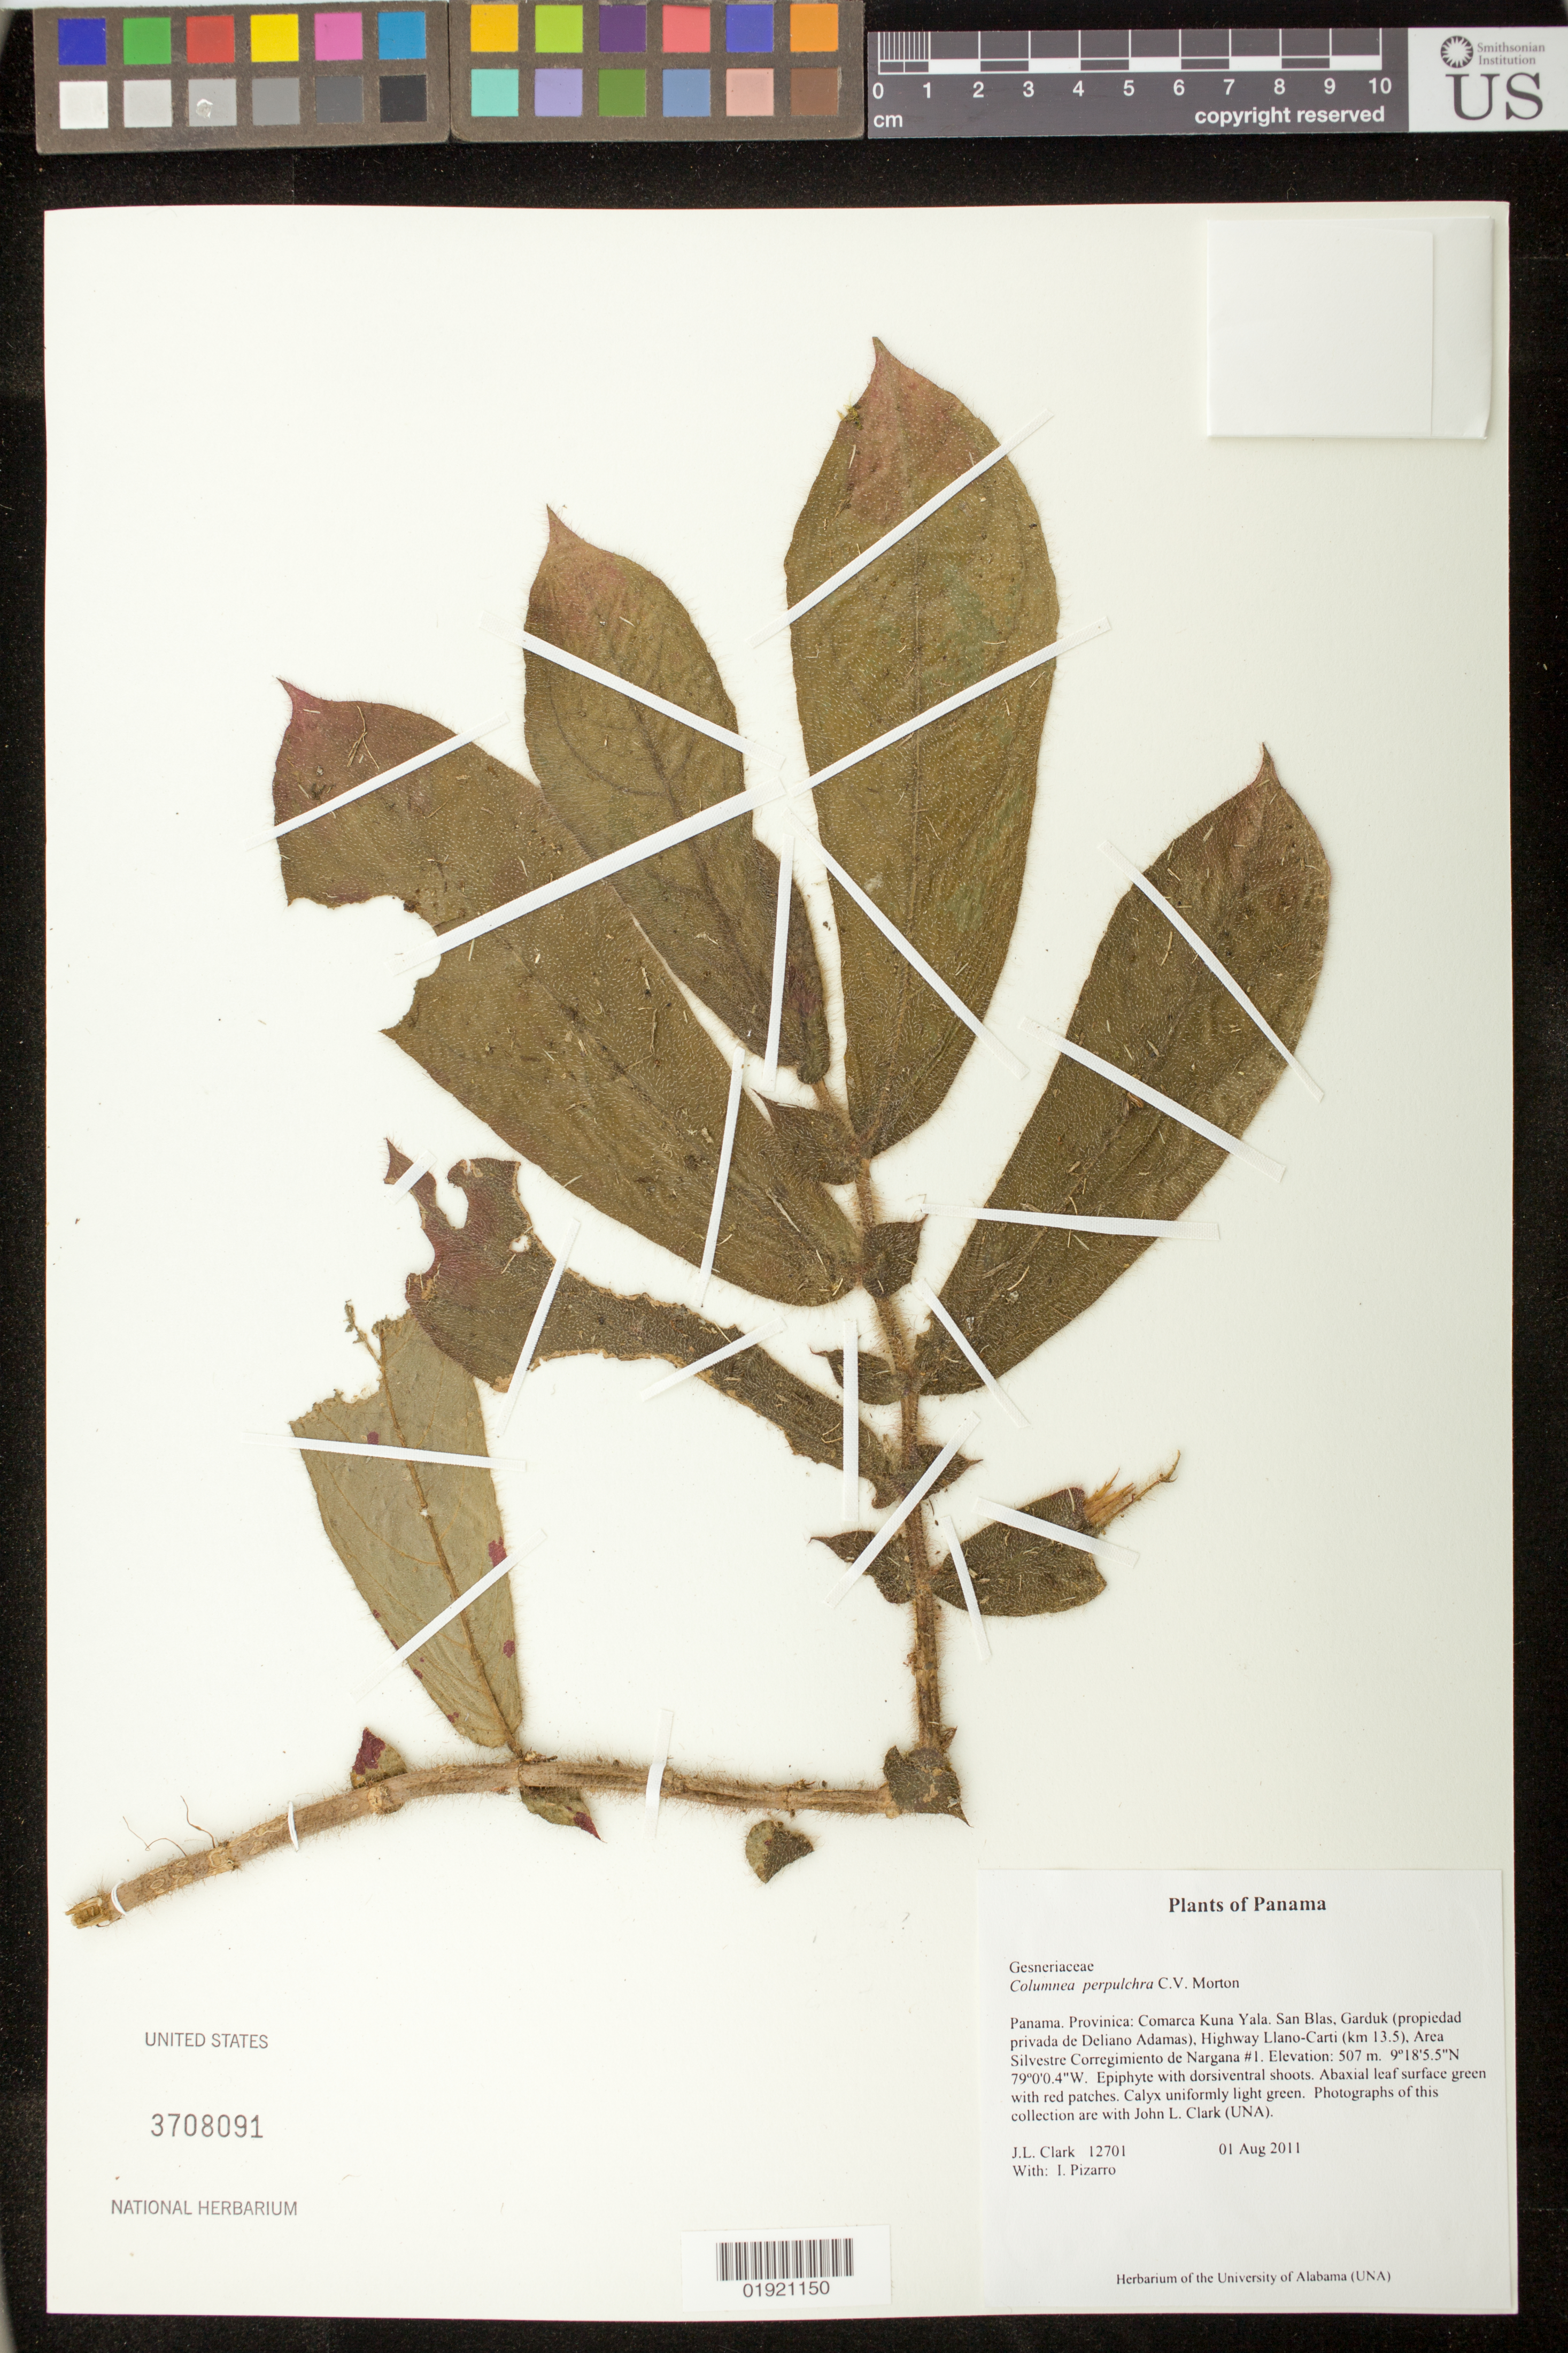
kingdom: Plantae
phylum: Tracheophyta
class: Magnoliopsida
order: Lamiales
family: Gesneriaceae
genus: Columnea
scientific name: Columnea perpulchra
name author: C.V. Morton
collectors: J. L. Clark & I. Pizarro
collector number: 12701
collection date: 2011-08-01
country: Panama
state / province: Kuna Yala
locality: Provincia: Comarca Kuna Yala. San Blas, Garduk (propriedad privada de Deliano Adamas), Highway Llano-Carti (km 13.5). Area Silvestre Corregimiento de Nargana #1.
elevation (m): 507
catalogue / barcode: US 3708091